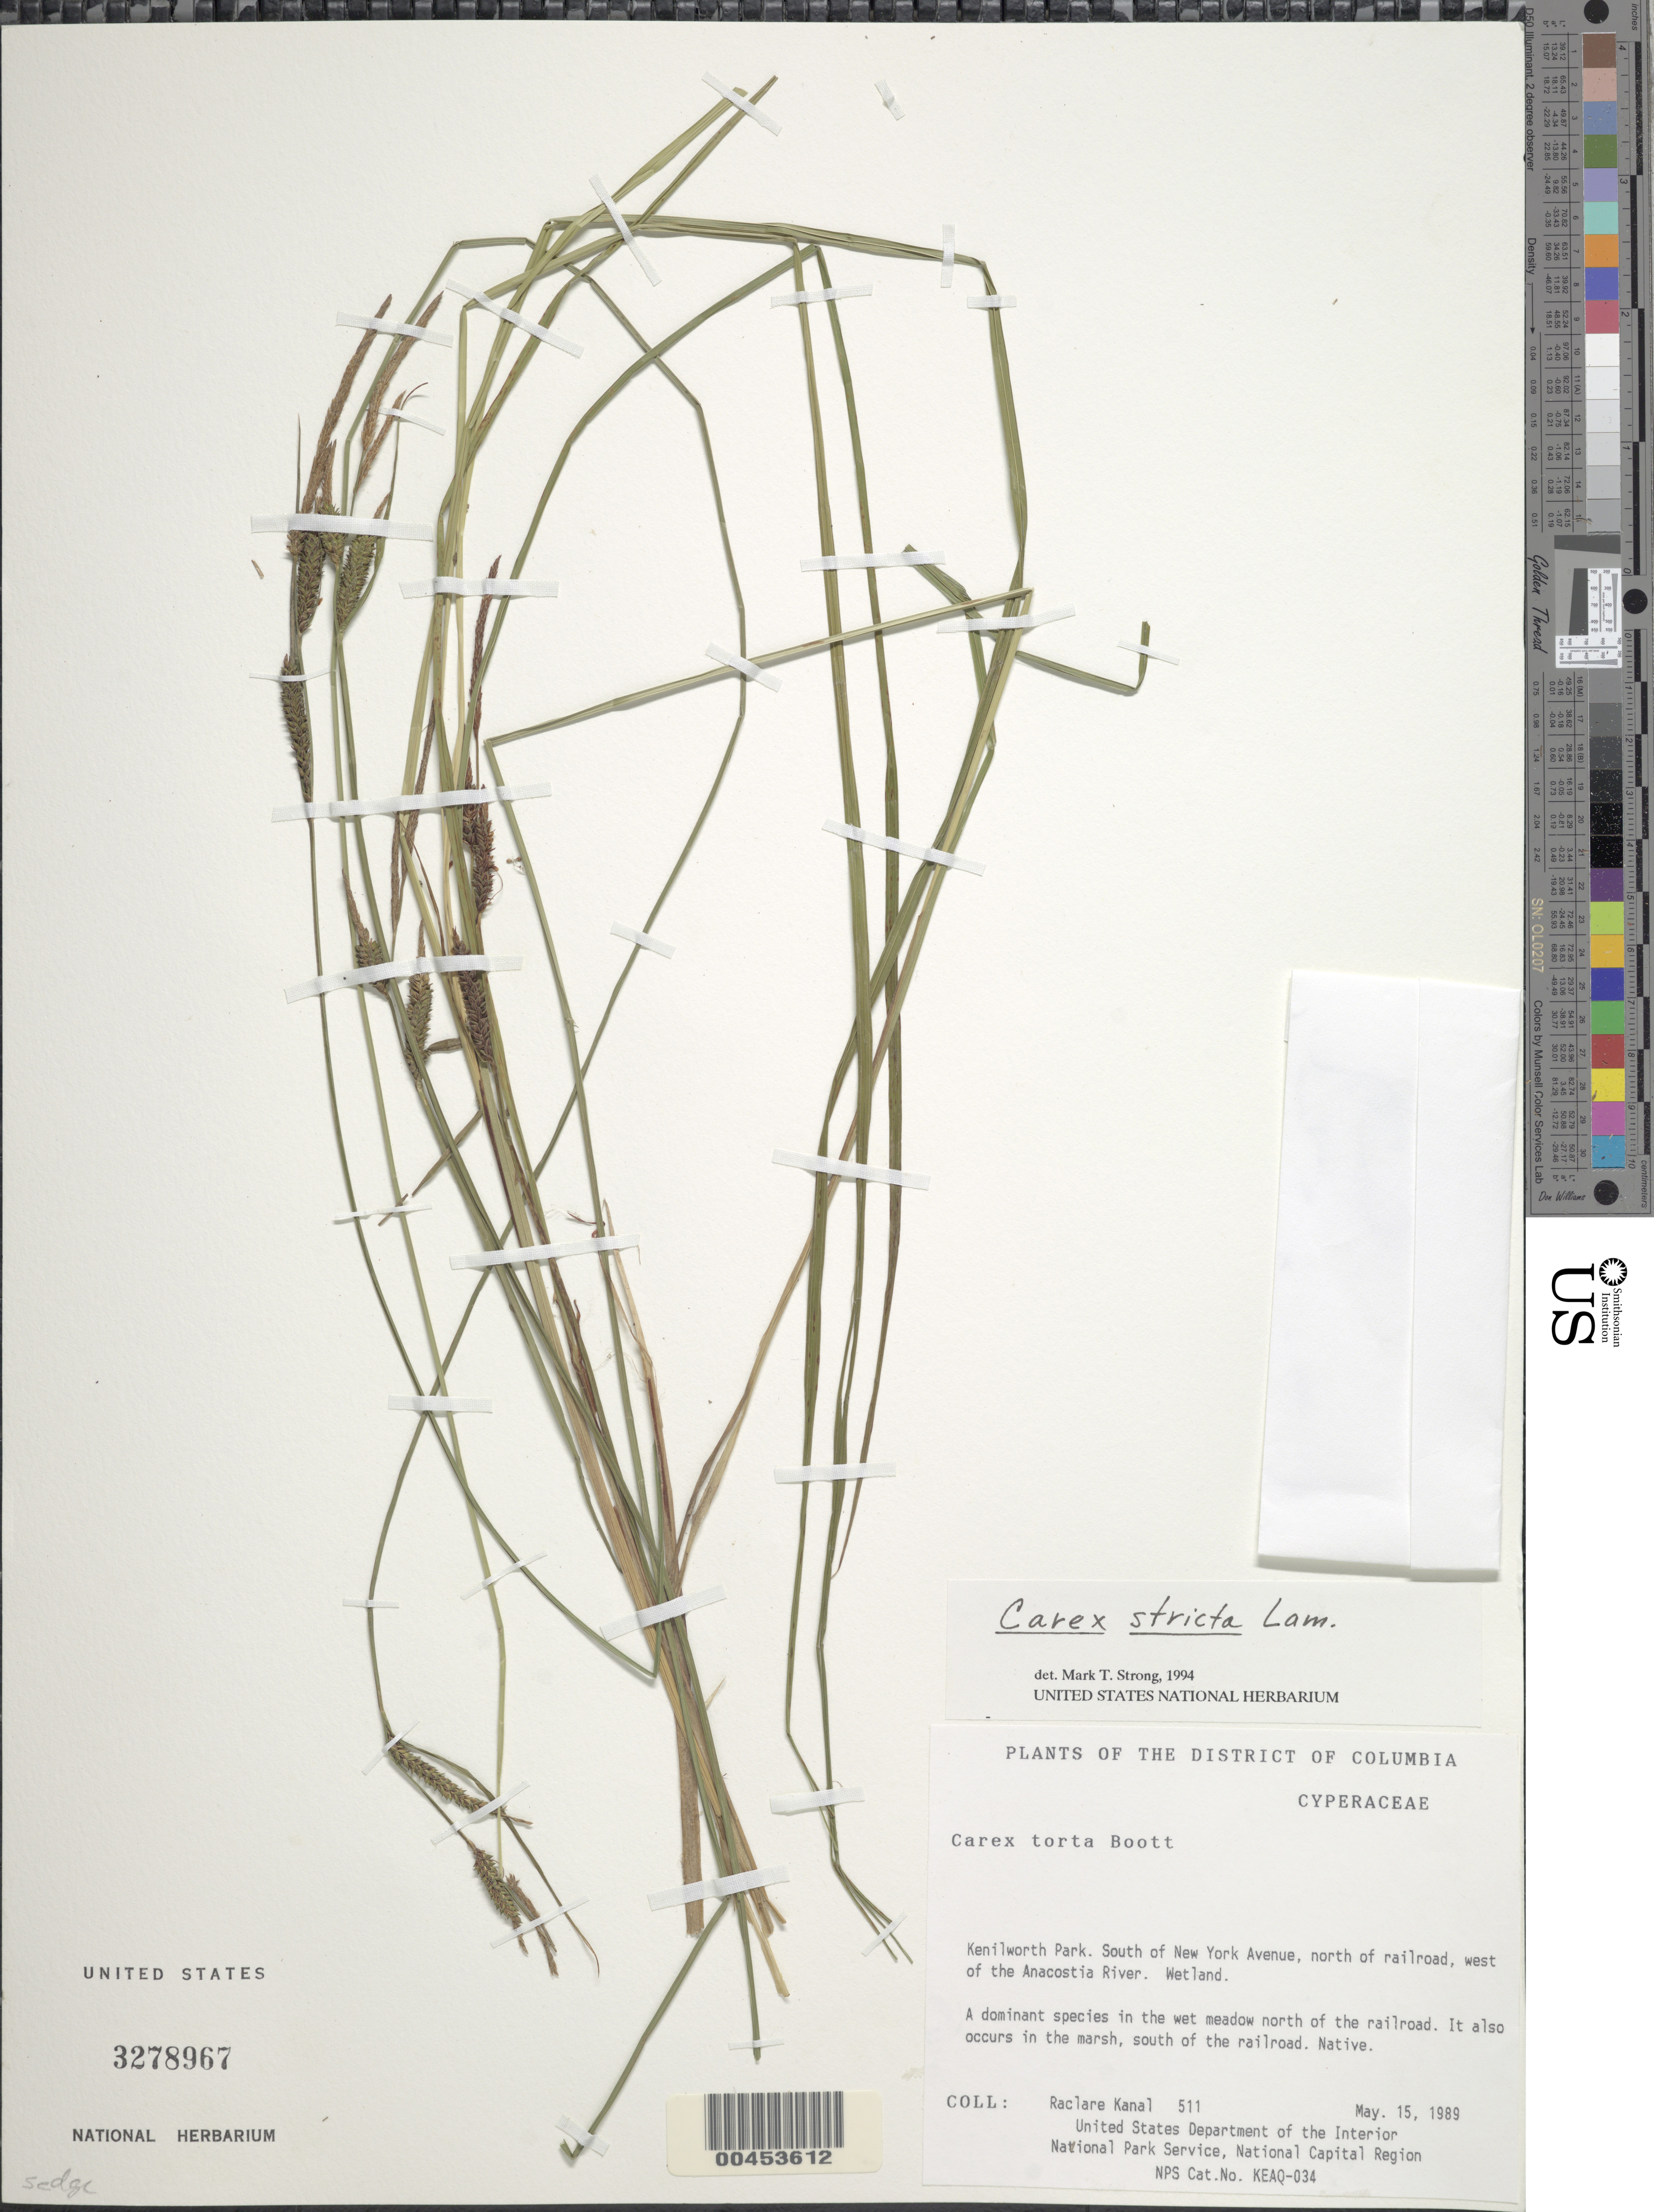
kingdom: Plantae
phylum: Tracheophyta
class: Liliopsida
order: Poales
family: Cyperaceae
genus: Carex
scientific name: Carex stricta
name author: Lam.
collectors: R. Kanal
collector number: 511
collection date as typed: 15 May 1989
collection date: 1989-05-15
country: United States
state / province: District of Columbia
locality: Kenilworth Park, S of New York Ave., N of Railroad, W of Anacostia River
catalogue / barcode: US 3278967